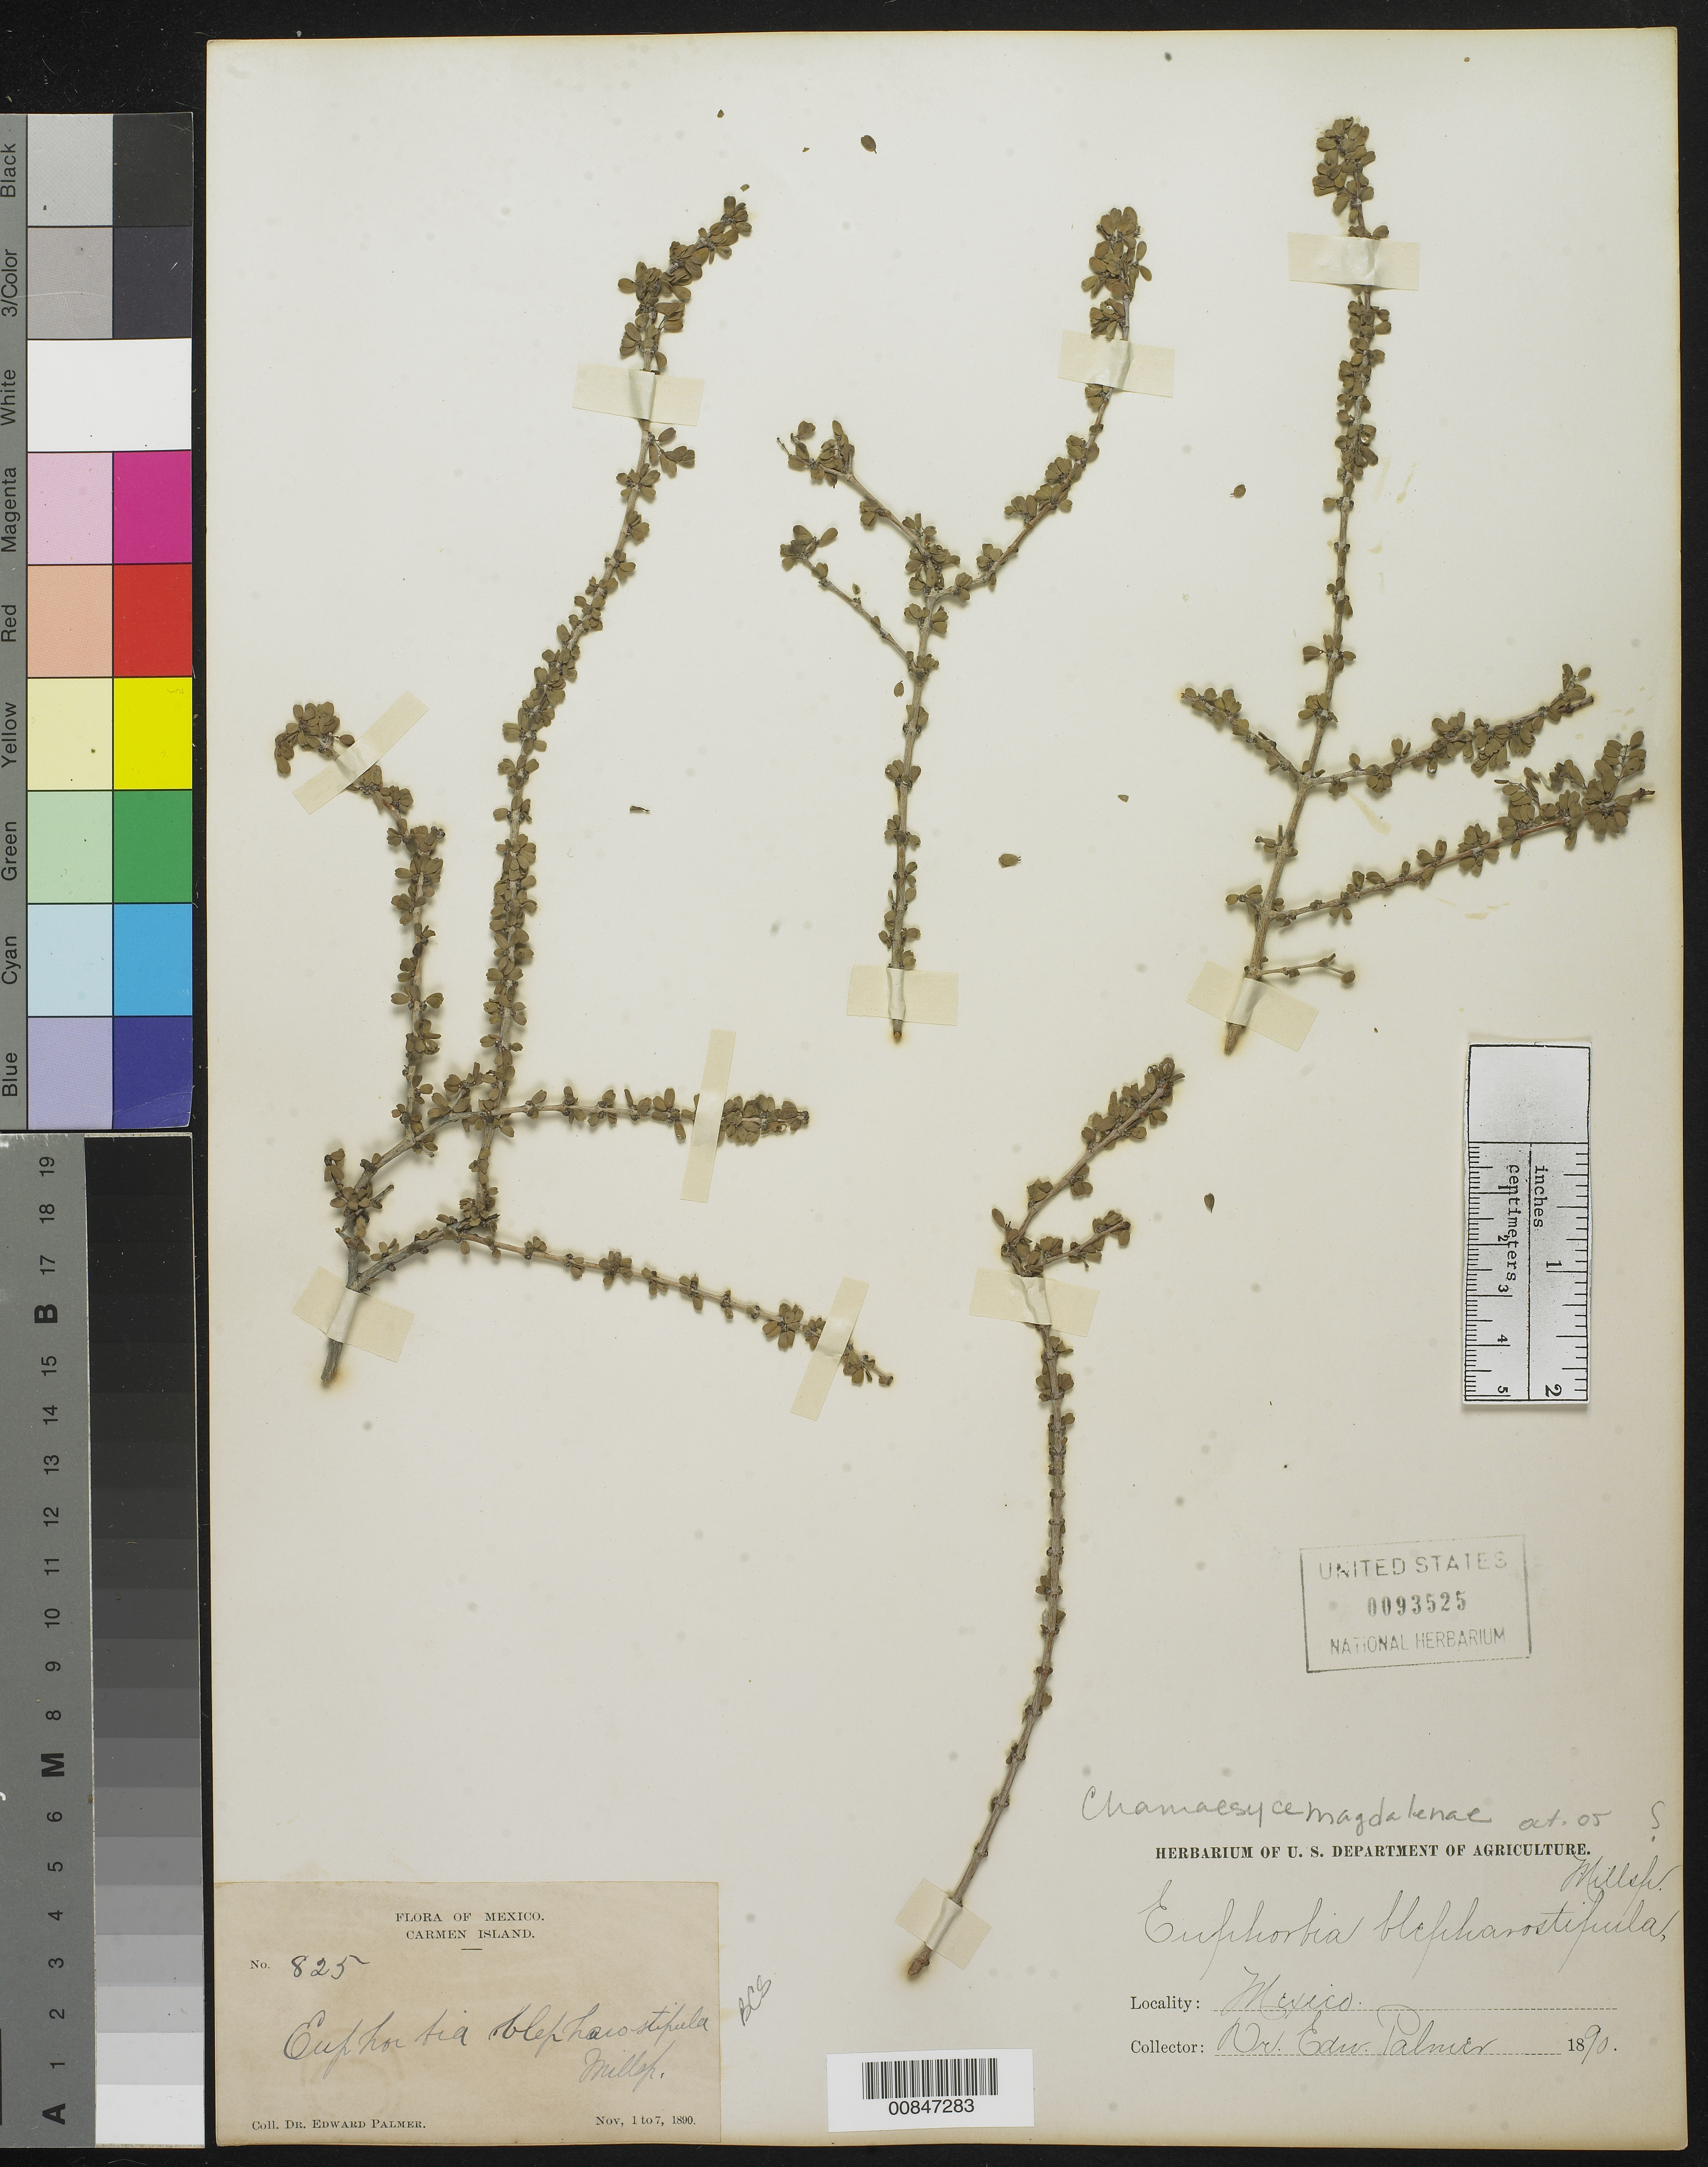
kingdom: Plantae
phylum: Tracheophyta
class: Magnoliopsida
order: Malpighiales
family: Euphorbiaceae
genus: Euphorbia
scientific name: Euphorbia magdalenae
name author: Benth.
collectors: E. Palmer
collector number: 825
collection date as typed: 01 Nov 1890 to 07 Nov 1890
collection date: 1890-11-01/1890-11-07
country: Mexico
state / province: Baja California Sur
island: Carmen I.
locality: Carmen Island, Baja California Sur.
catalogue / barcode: US 93525